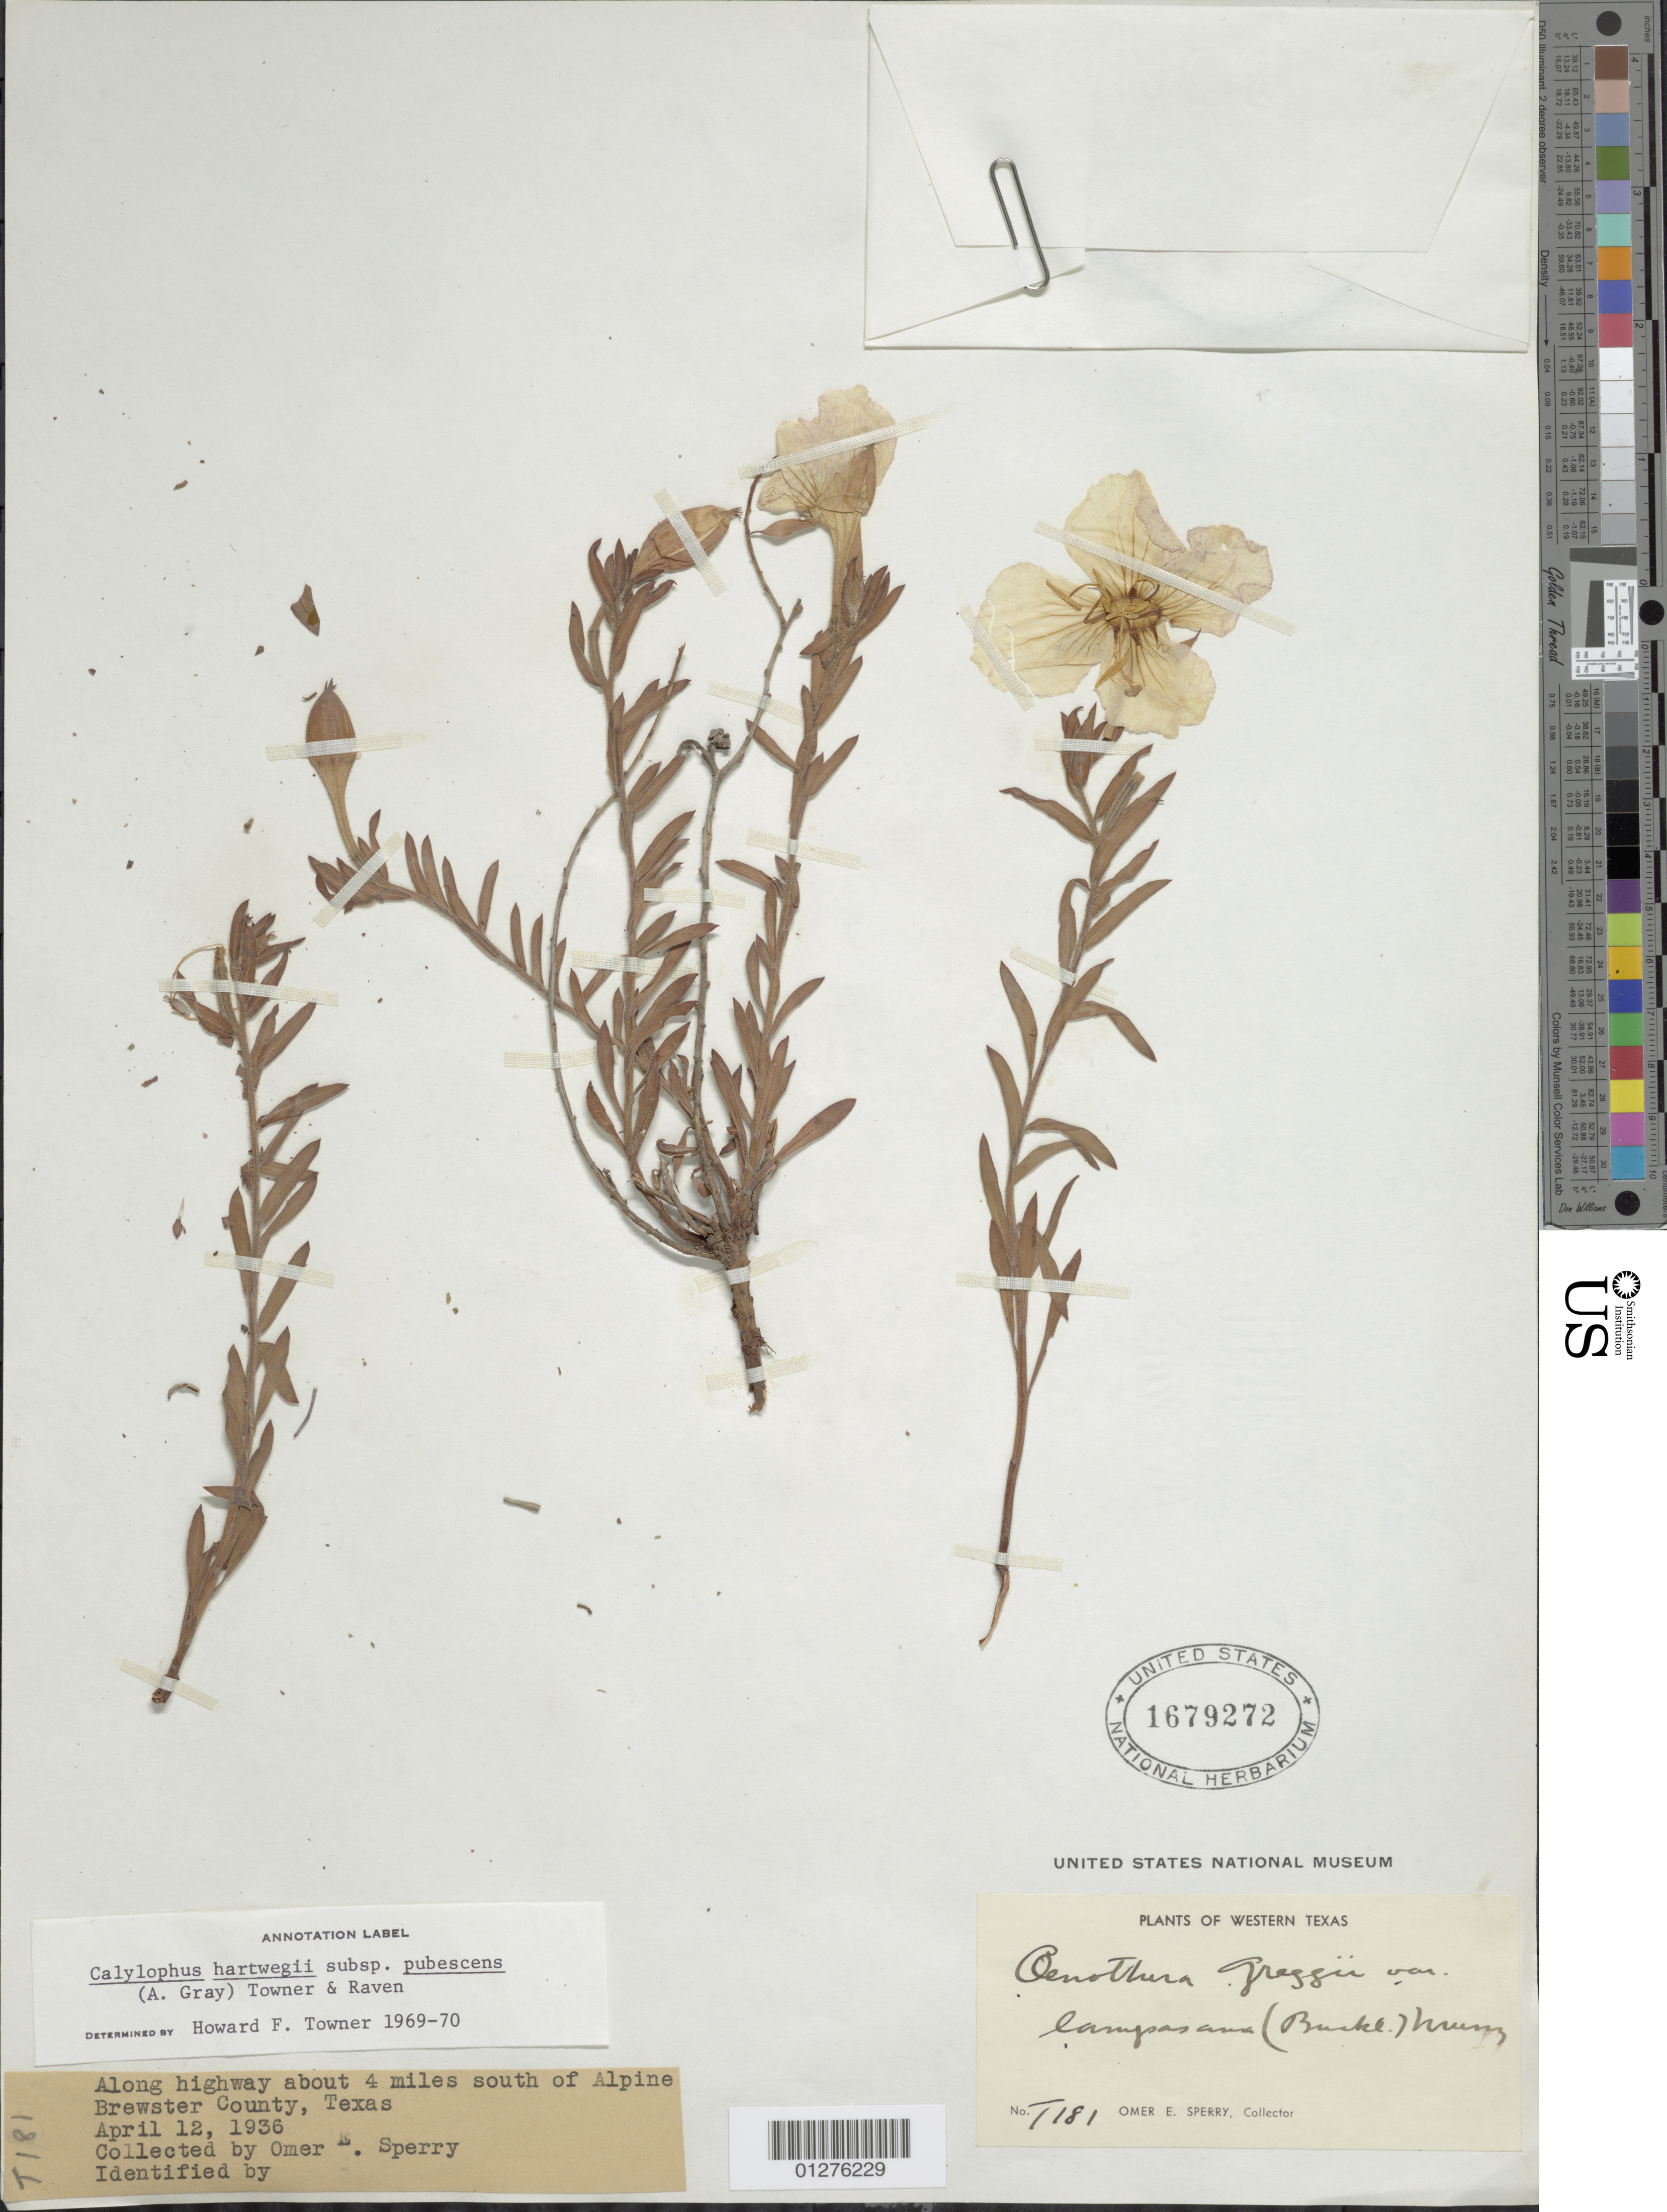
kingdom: Plantae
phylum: Tracheophyta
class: Magnoliopsida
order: Myrtales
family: Onagraceae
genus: Oenothera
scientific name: Oenothera hartwegii subsp. pubescens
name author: (A. Gray) W.L. Wagner & Hoch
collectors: O. E. Sperry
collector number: T181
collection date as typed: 12 Apr 1936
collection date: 1936-04-12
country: United States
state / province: Texas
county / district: Brewster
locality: Along highway about 4 miles south of Alpine.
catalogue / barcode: US 1679272